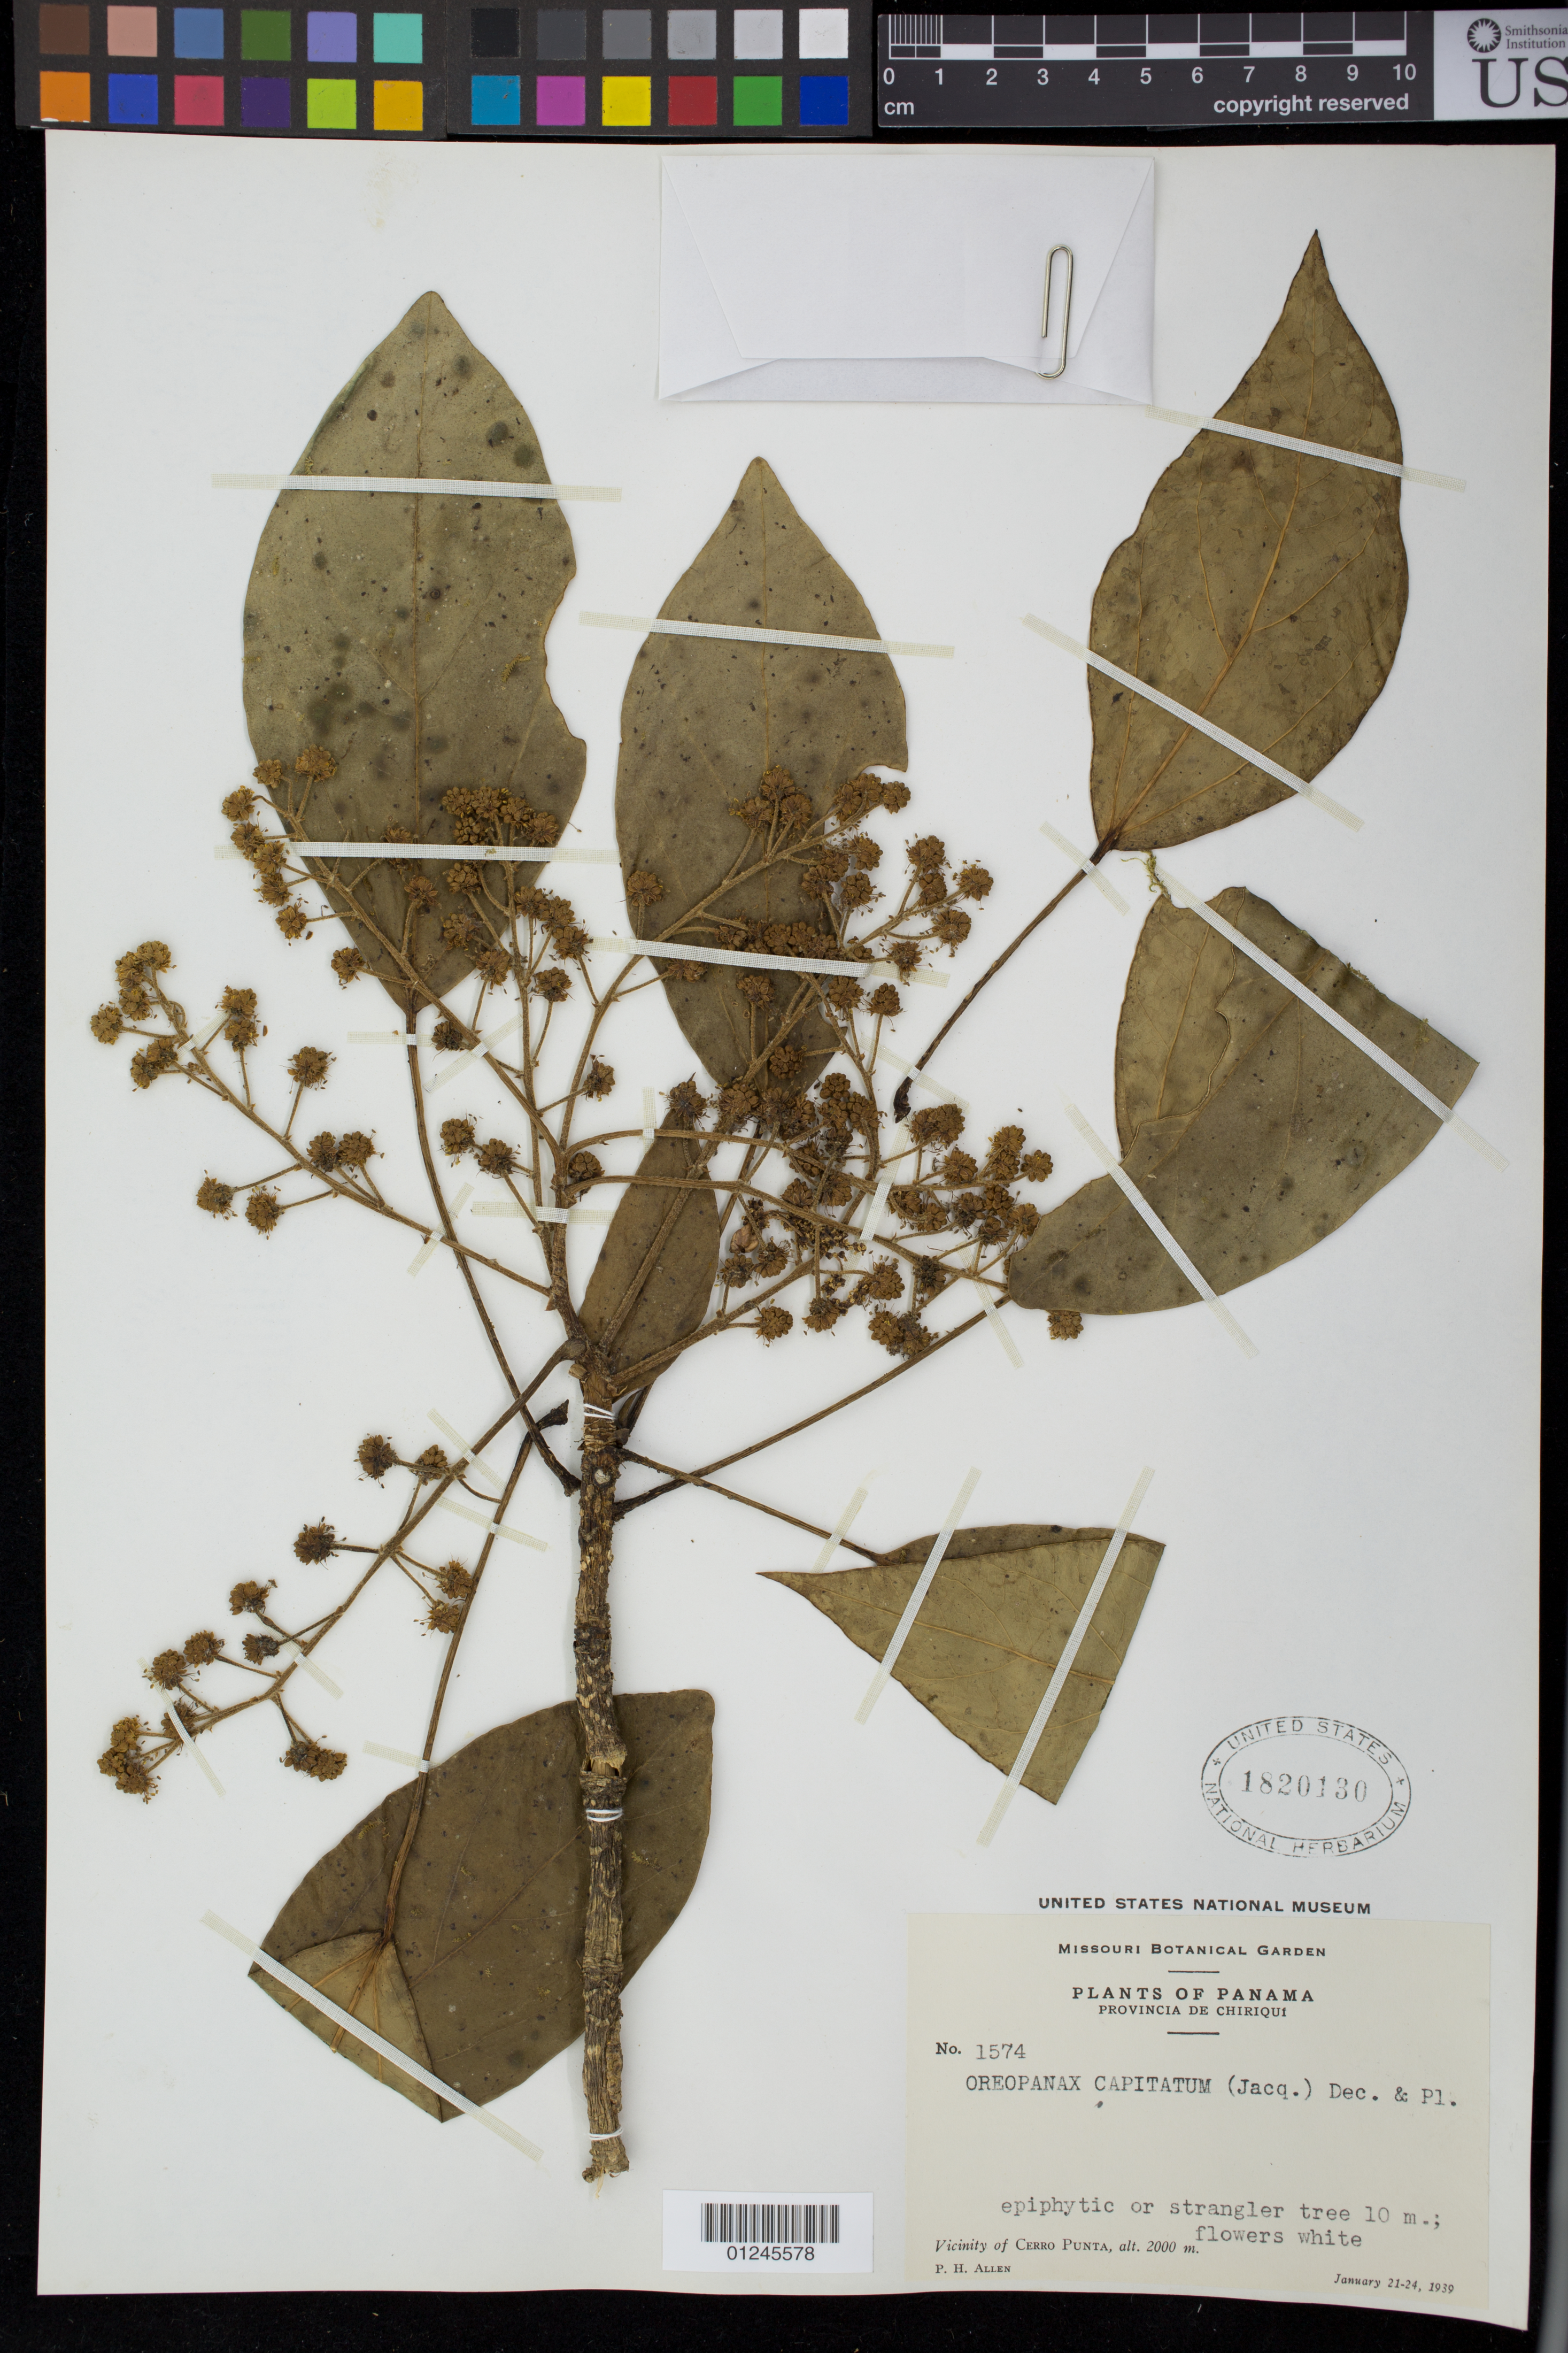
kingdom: Plantae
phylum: Tracheophyta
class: Magnoliopsida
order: Apiales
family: Araliaceae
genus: Oreopanax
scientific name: Oreopanax capitatus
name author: (Jacq.) Decne. & Planch.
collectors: P. H. Allen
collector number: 1574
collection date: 1939-01-21/1939-01-24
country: Panama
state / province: Chiriqui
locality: Vicinity of Cerro Punta.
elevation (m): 2000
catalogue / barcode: US 1820130